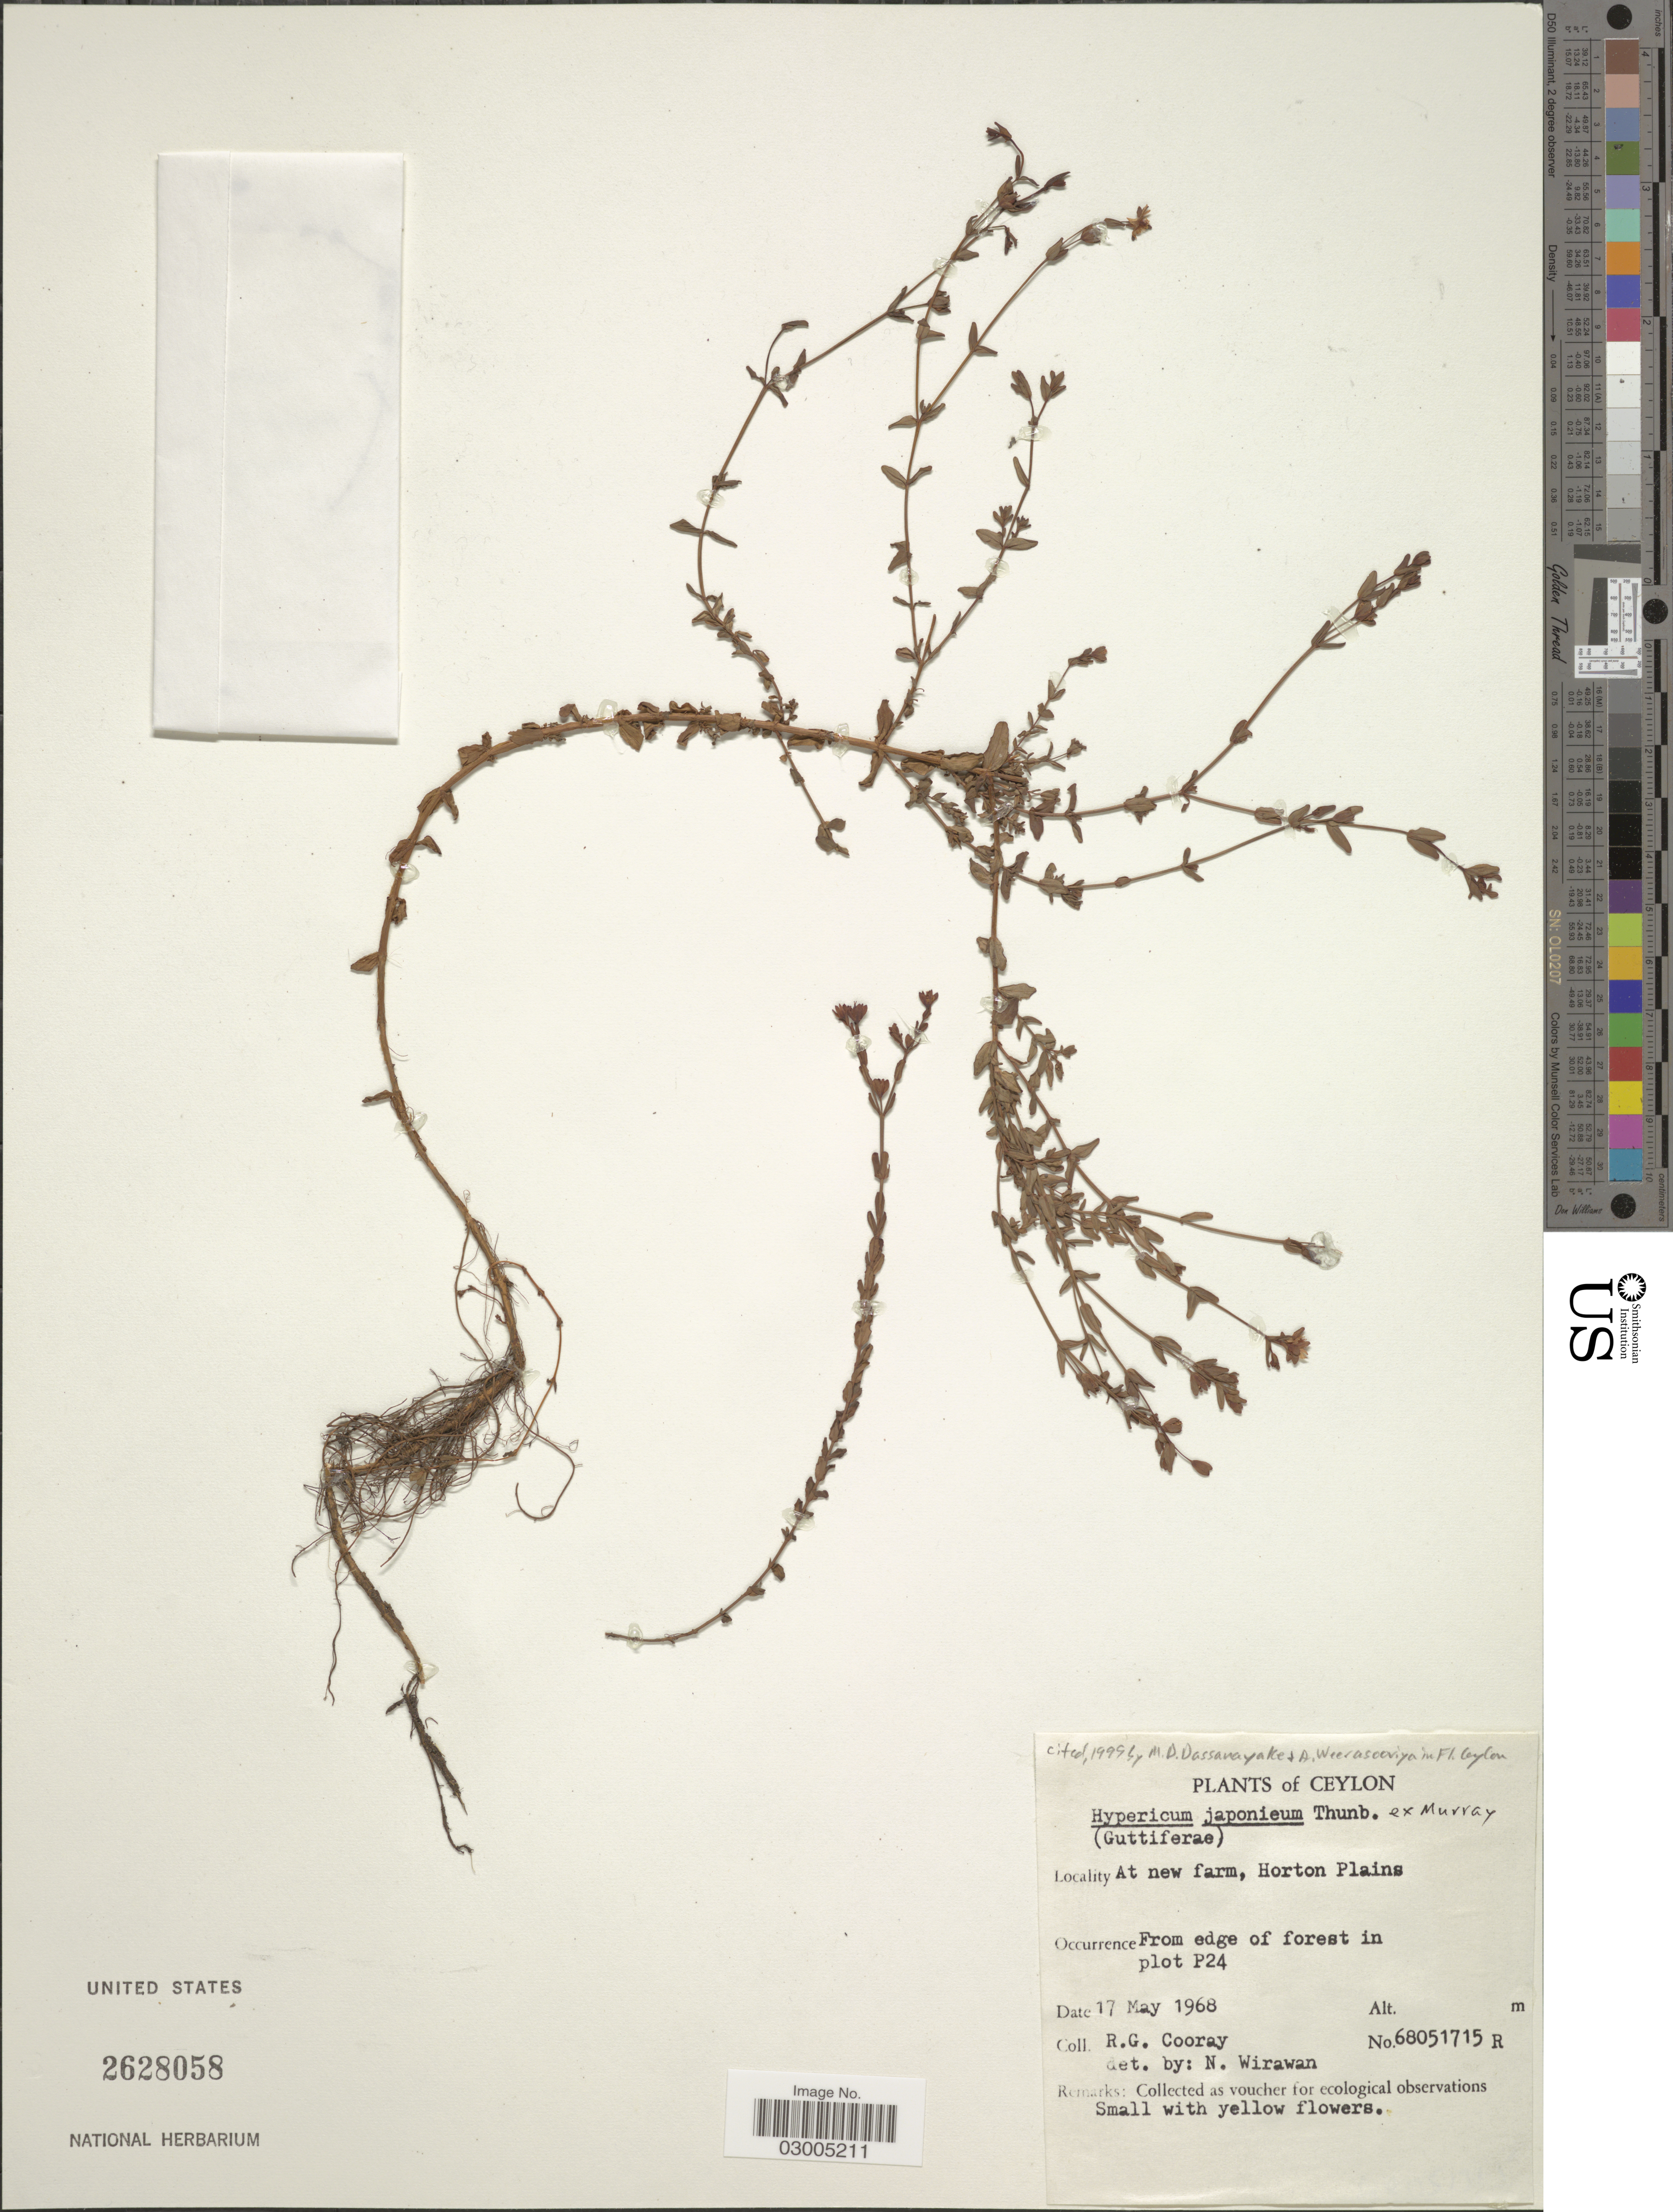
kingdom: Plantae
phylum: Tracheophyta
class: Magnoliopsida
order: Malpighiales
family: Hypericaceae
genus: Hypericum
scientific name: Hypericum japonicum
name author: Thunb.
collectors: R. Cooray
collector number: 68051715 R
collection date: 1968-05-17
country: Sri Lanka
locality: Ceylon. At new farm, Horton Plains.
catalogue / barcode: US 2628058